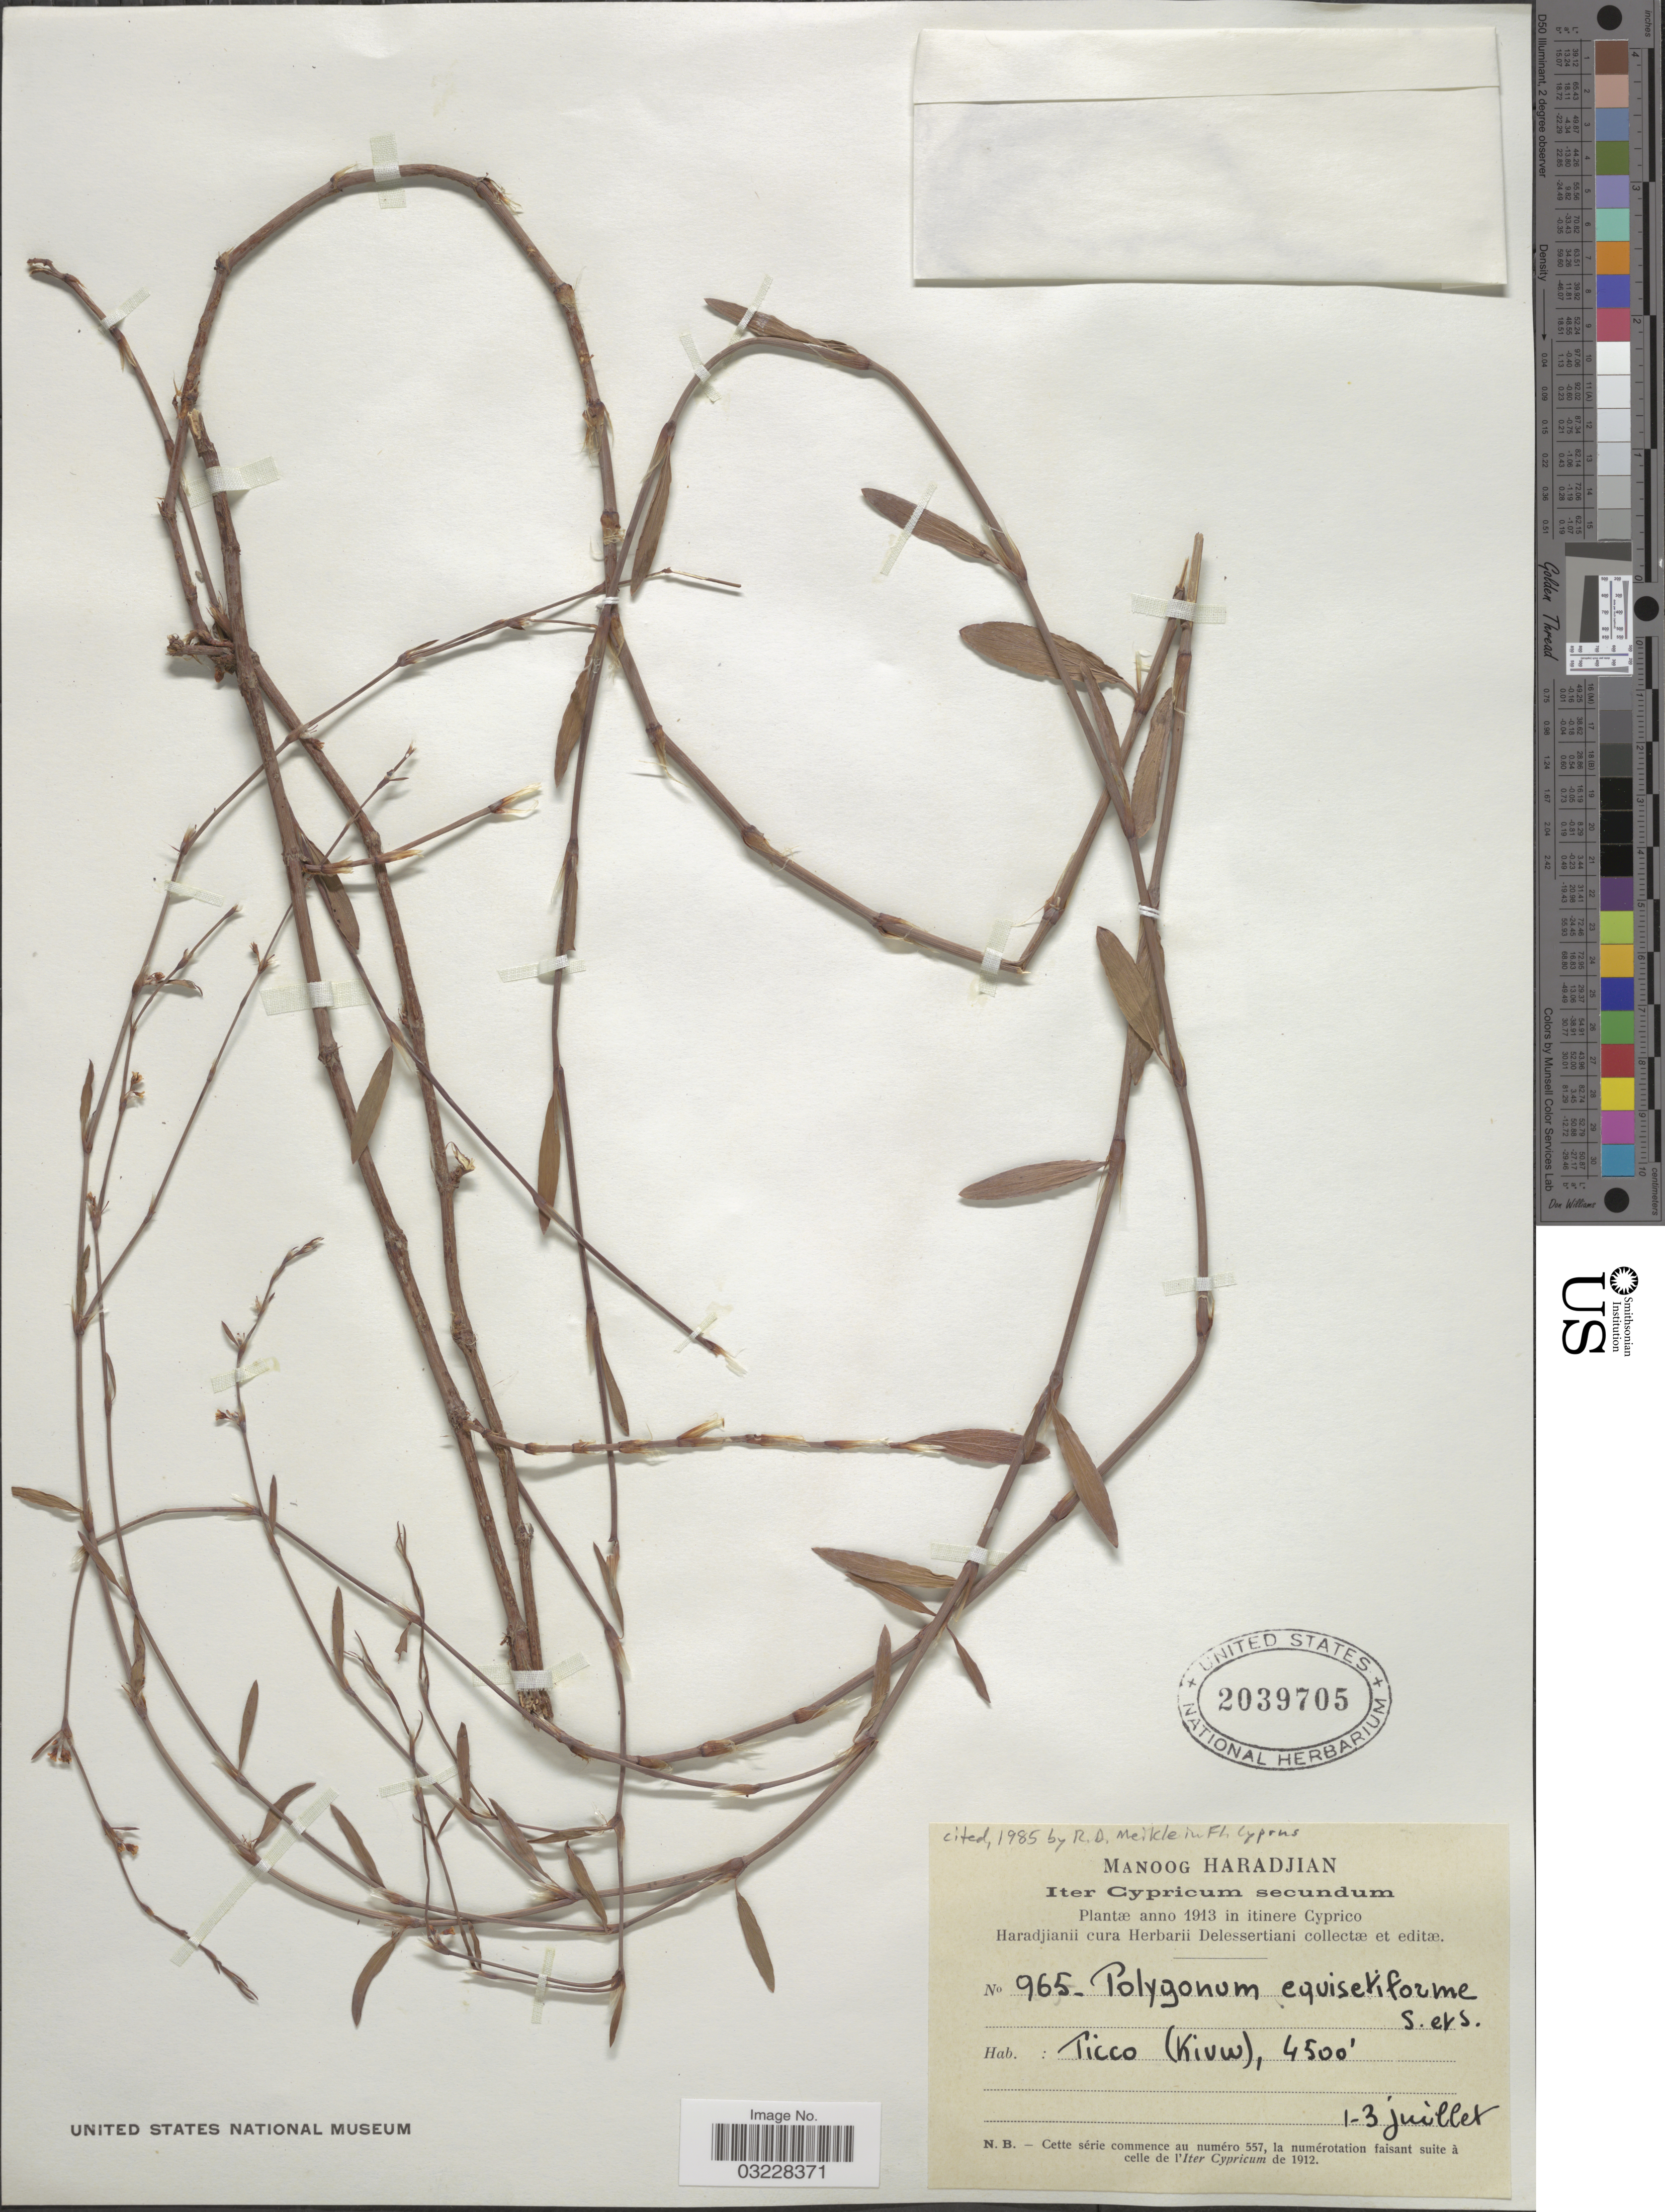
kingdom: Plantae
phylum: Tracheophyta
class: Magnoliopsida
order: Caryophyllales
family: Polygonaceae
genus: Polygonum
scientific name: Polygonum equisetiforme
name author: Sm.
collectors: M. Haradjian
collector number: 965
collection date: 1913-07-01/1913-07-03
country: Cyprus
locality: Ticco (Kiuw). [interpreted]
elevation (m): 1372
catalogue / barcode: US 2039705